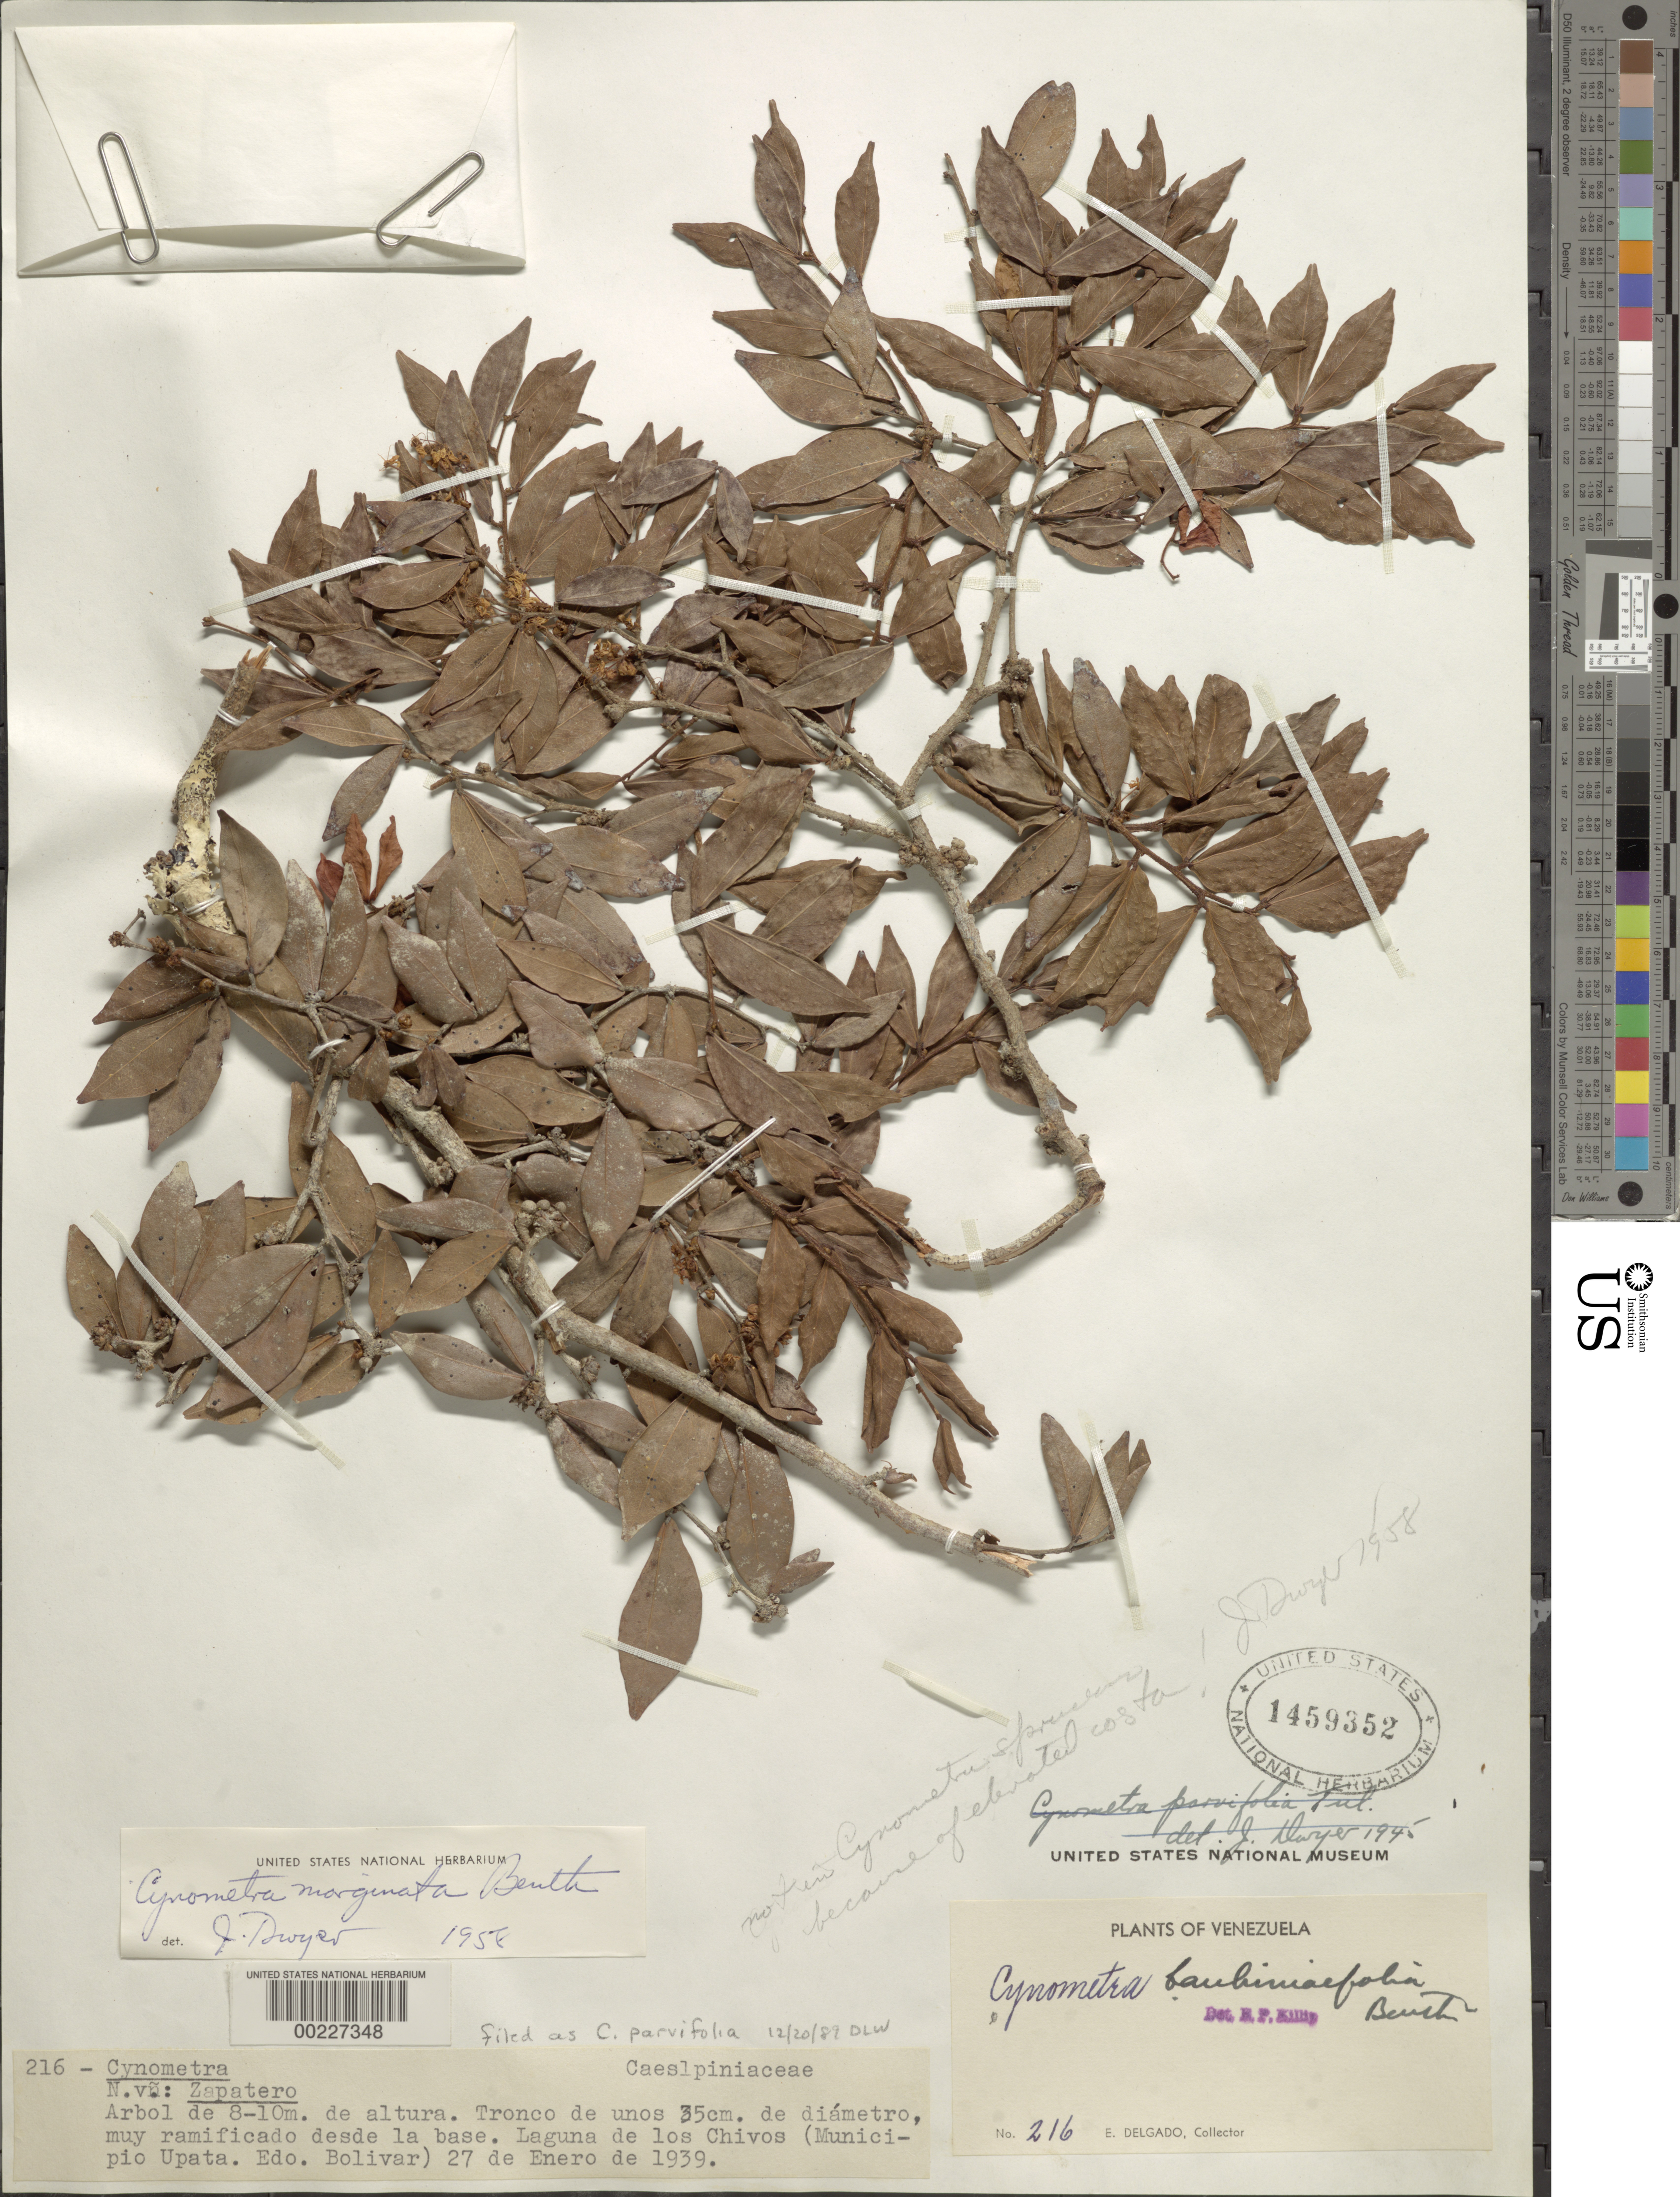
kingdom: Plantae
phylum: Tracheophyta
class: Magnoliopsida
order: Fabales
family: Fabaceae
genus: Cynometra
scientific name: Cynometra parvifolia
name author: Tul.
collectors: E. Delgado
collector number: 216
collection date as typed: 27 Jan 1939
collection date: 1939-01-27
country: Venezuela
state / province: Bolivar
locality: Laguna de Los Chivos, Upata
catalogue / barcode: US 1459352